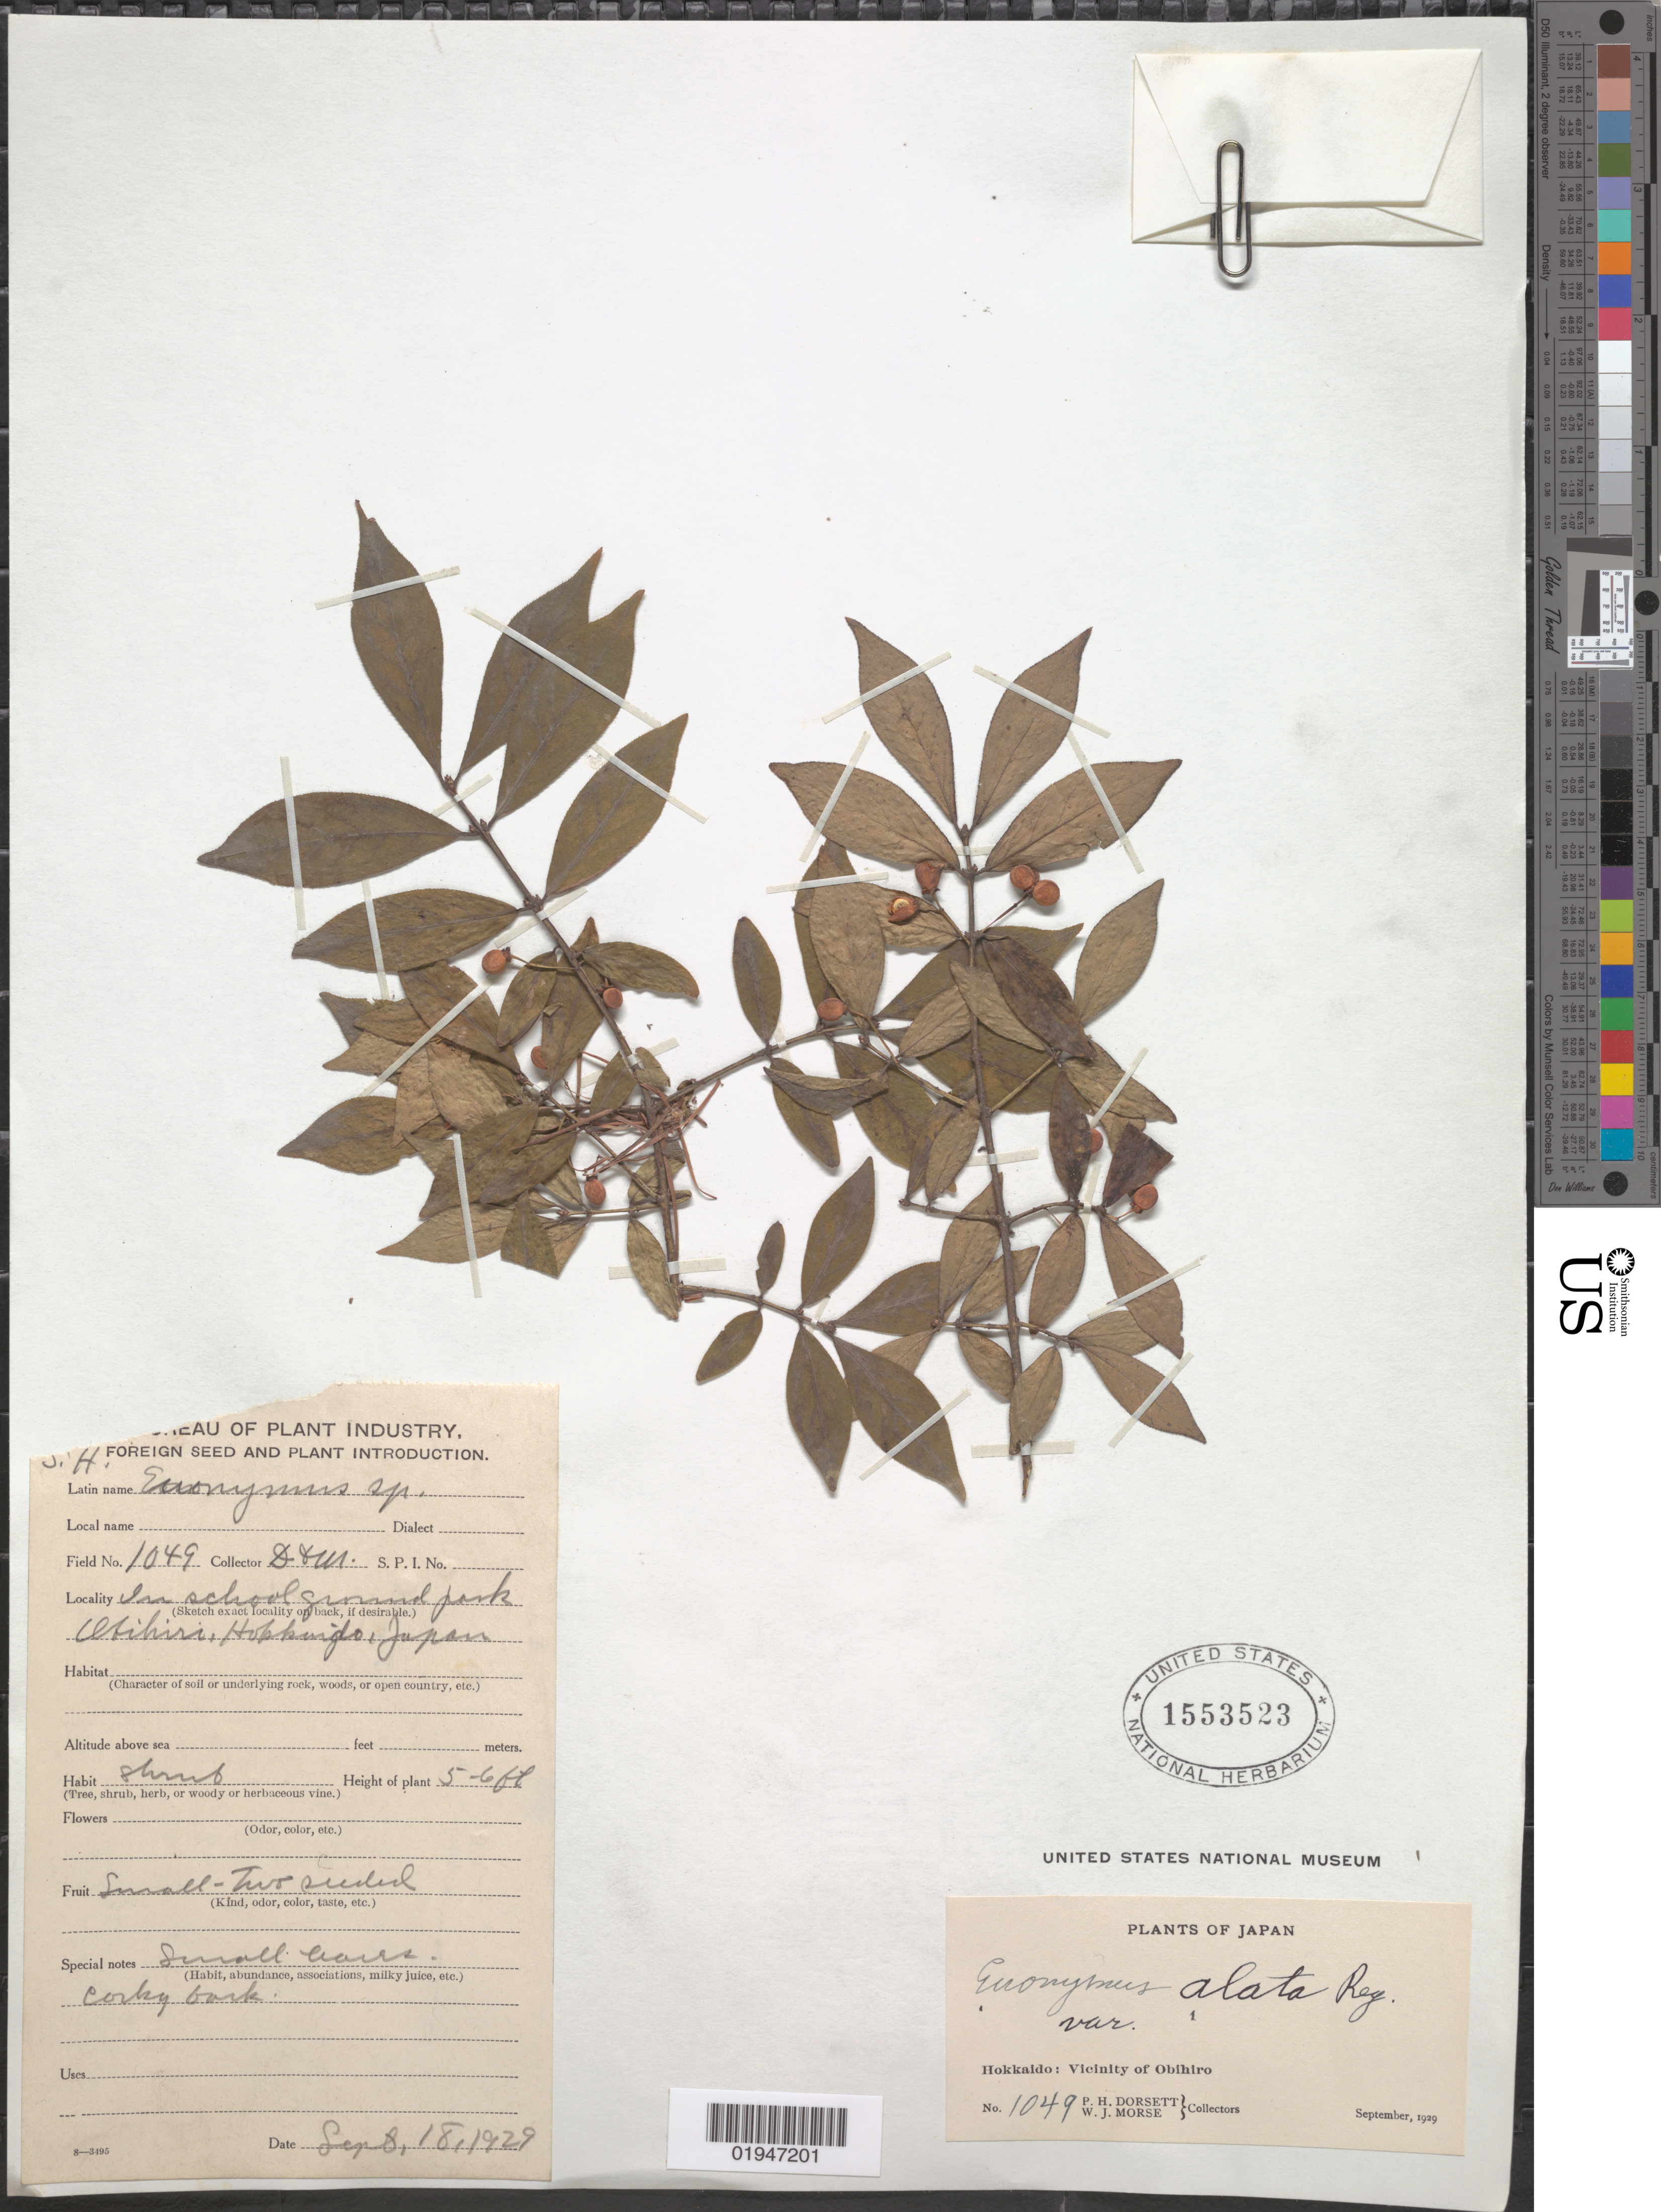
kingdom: Plantae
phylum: Tracheophyta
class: Magnoliopsida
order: Celastrales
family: Celastraceae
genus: Euonymus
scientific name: Euonymus alatus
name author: (Thunb.) Siebold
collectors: P. H. Dorsett & W. J. Morse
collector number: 1049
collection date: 1929-09-18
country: Japan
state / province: Hokkaido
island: Hokkaido I.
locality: Obihiro vicinity, in school ground park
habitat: In school ground park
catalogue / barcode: US 1553523